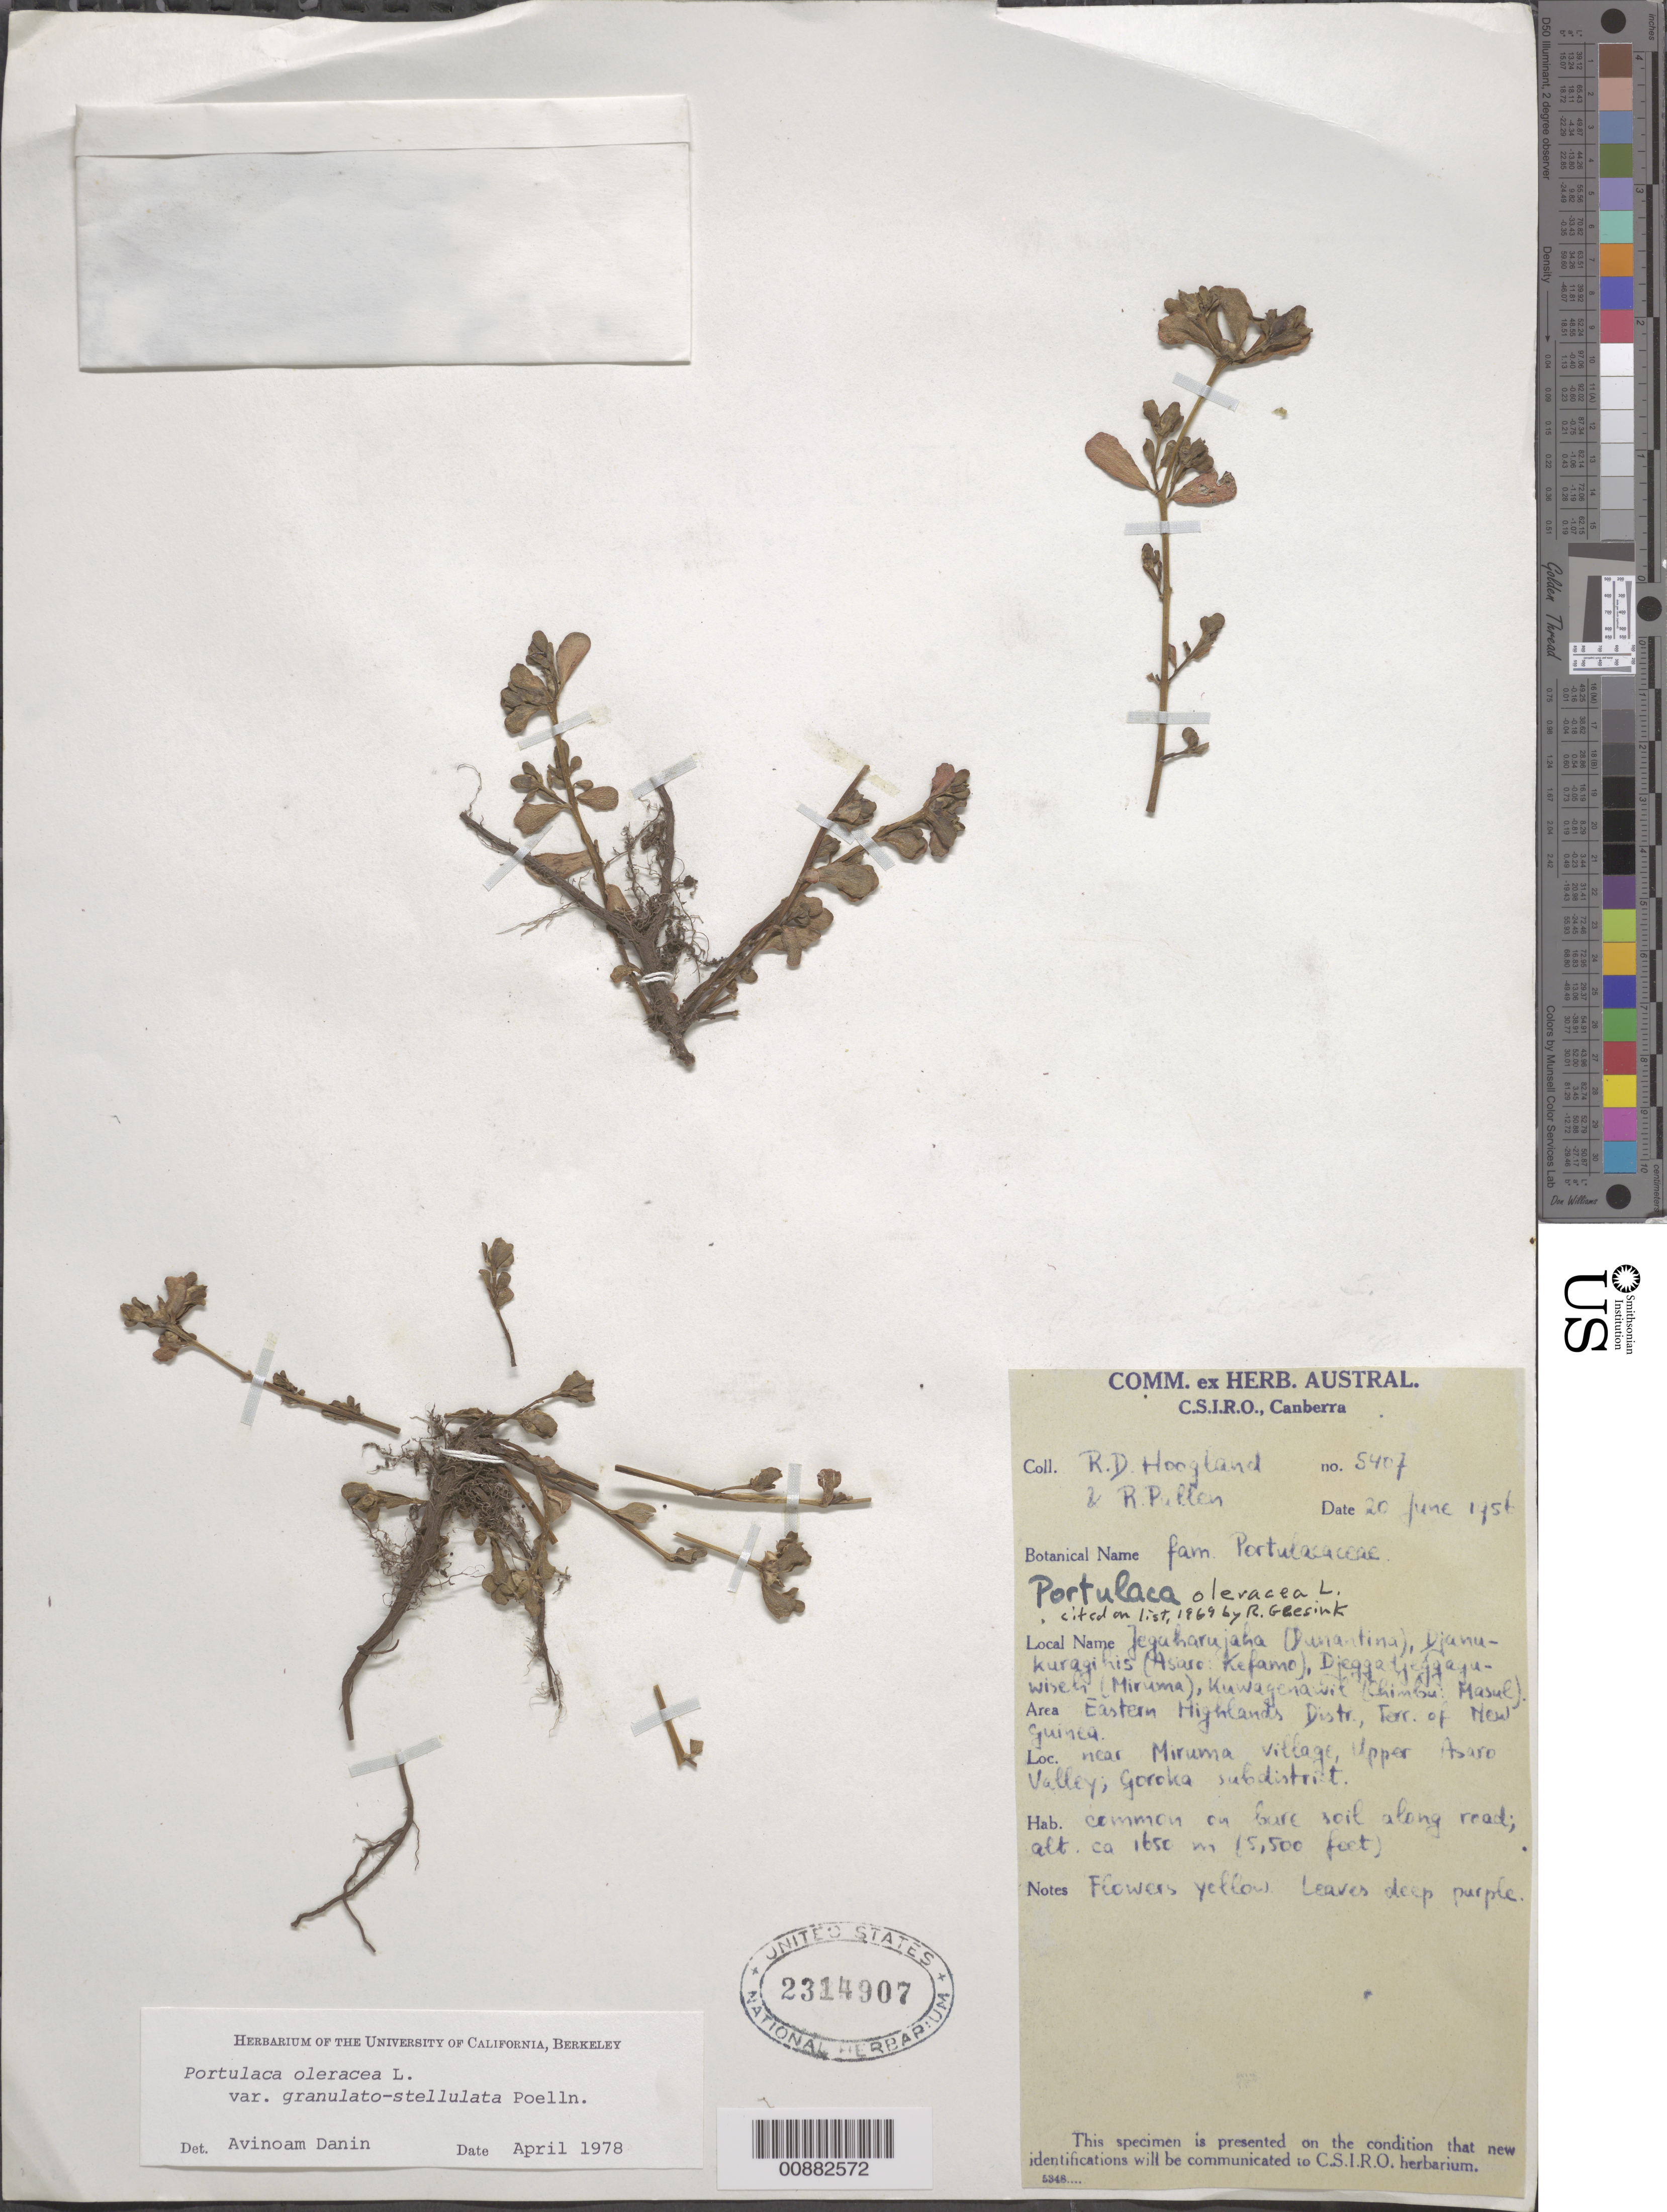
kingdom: Plantae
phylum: Tracheophyta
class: Magnoliopsida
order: Caryophyllales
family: Portulacaceae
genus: Portulaca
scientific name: Portulaca oleracea var. granulatostellulata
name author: Poelln.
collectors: R. D. Hoogland & R. Pullen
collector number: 5407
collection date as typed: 20 Jun 1956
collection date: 1956-06-20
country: Papua New Guinea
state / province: Eastern Highlands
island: New Guinea I.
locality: Eastern Highlands District, near Miruma village, upper AsaroValley, Goroka subdistrict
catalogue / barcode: US 2314907